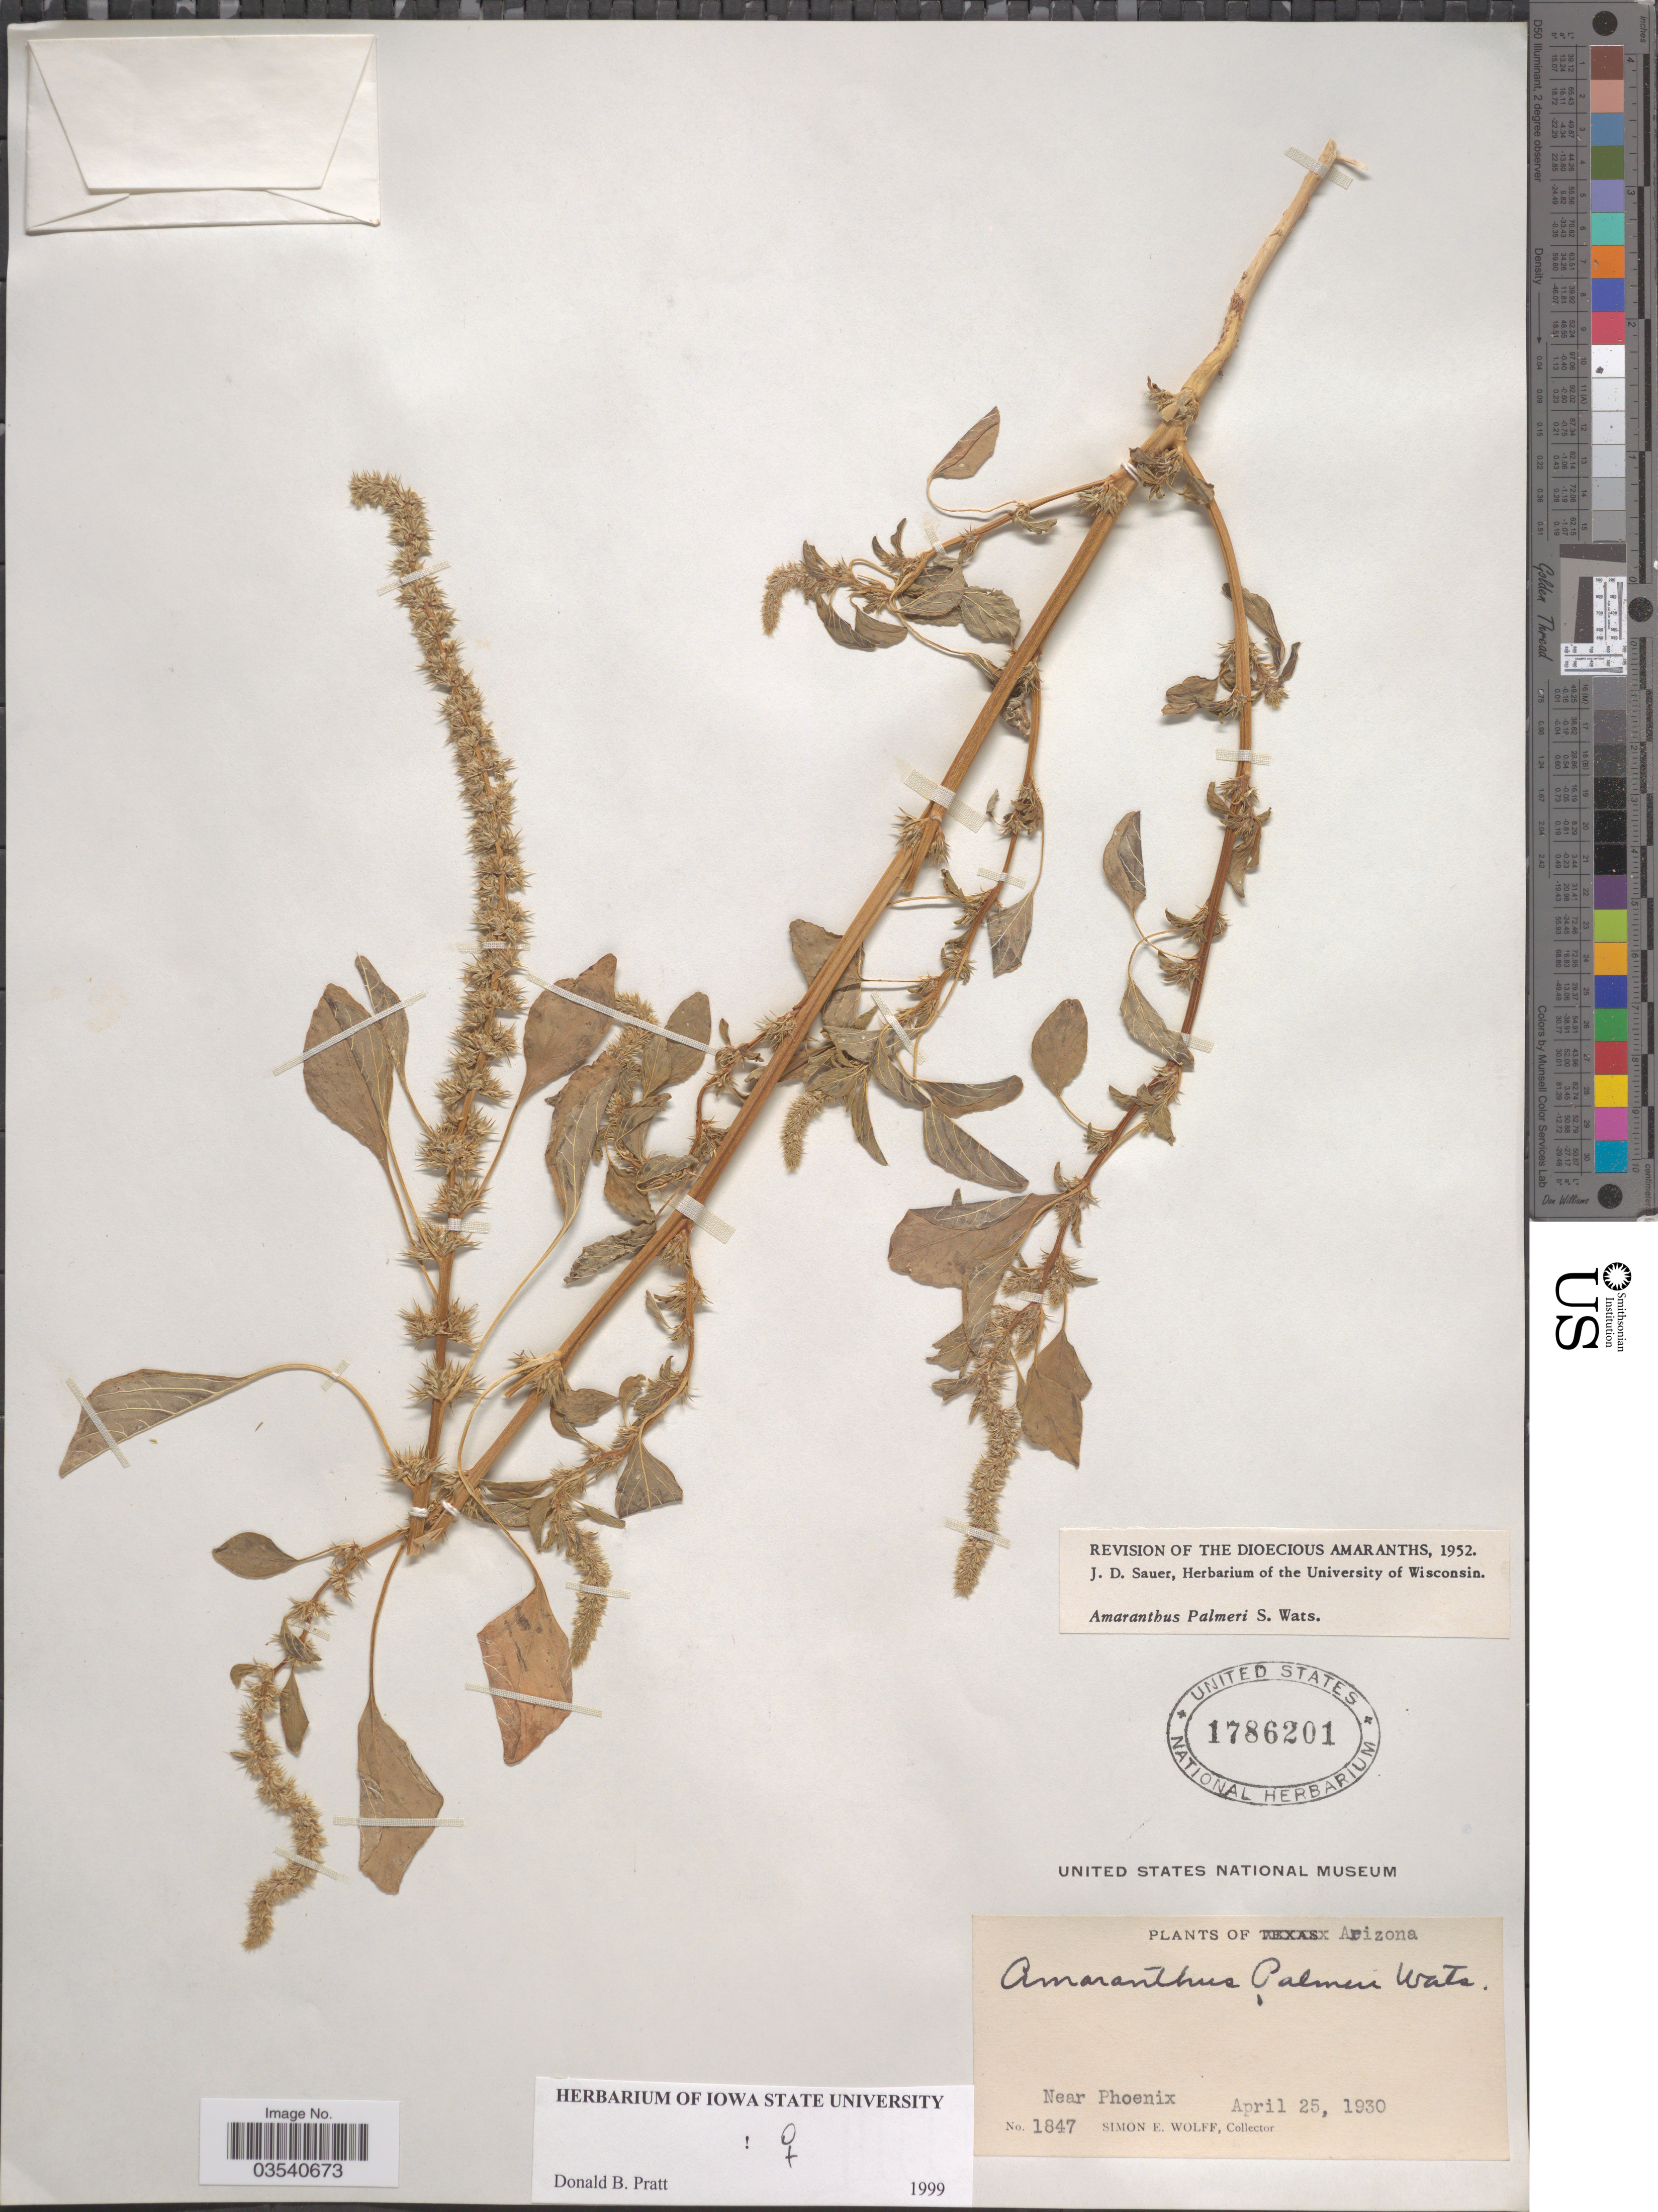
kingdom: Plantae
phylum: Tracheophyta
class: Magnoliopsida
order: Caryophyllales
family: Amaranthaceae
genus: Amaranthus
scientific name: Amaranthus palmeri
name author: S. Watson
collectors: S. E. Wolff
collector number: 1847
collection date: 1930-04-25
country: United States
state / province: Arizona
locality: Near Phoenix.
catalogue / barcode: US 1786201